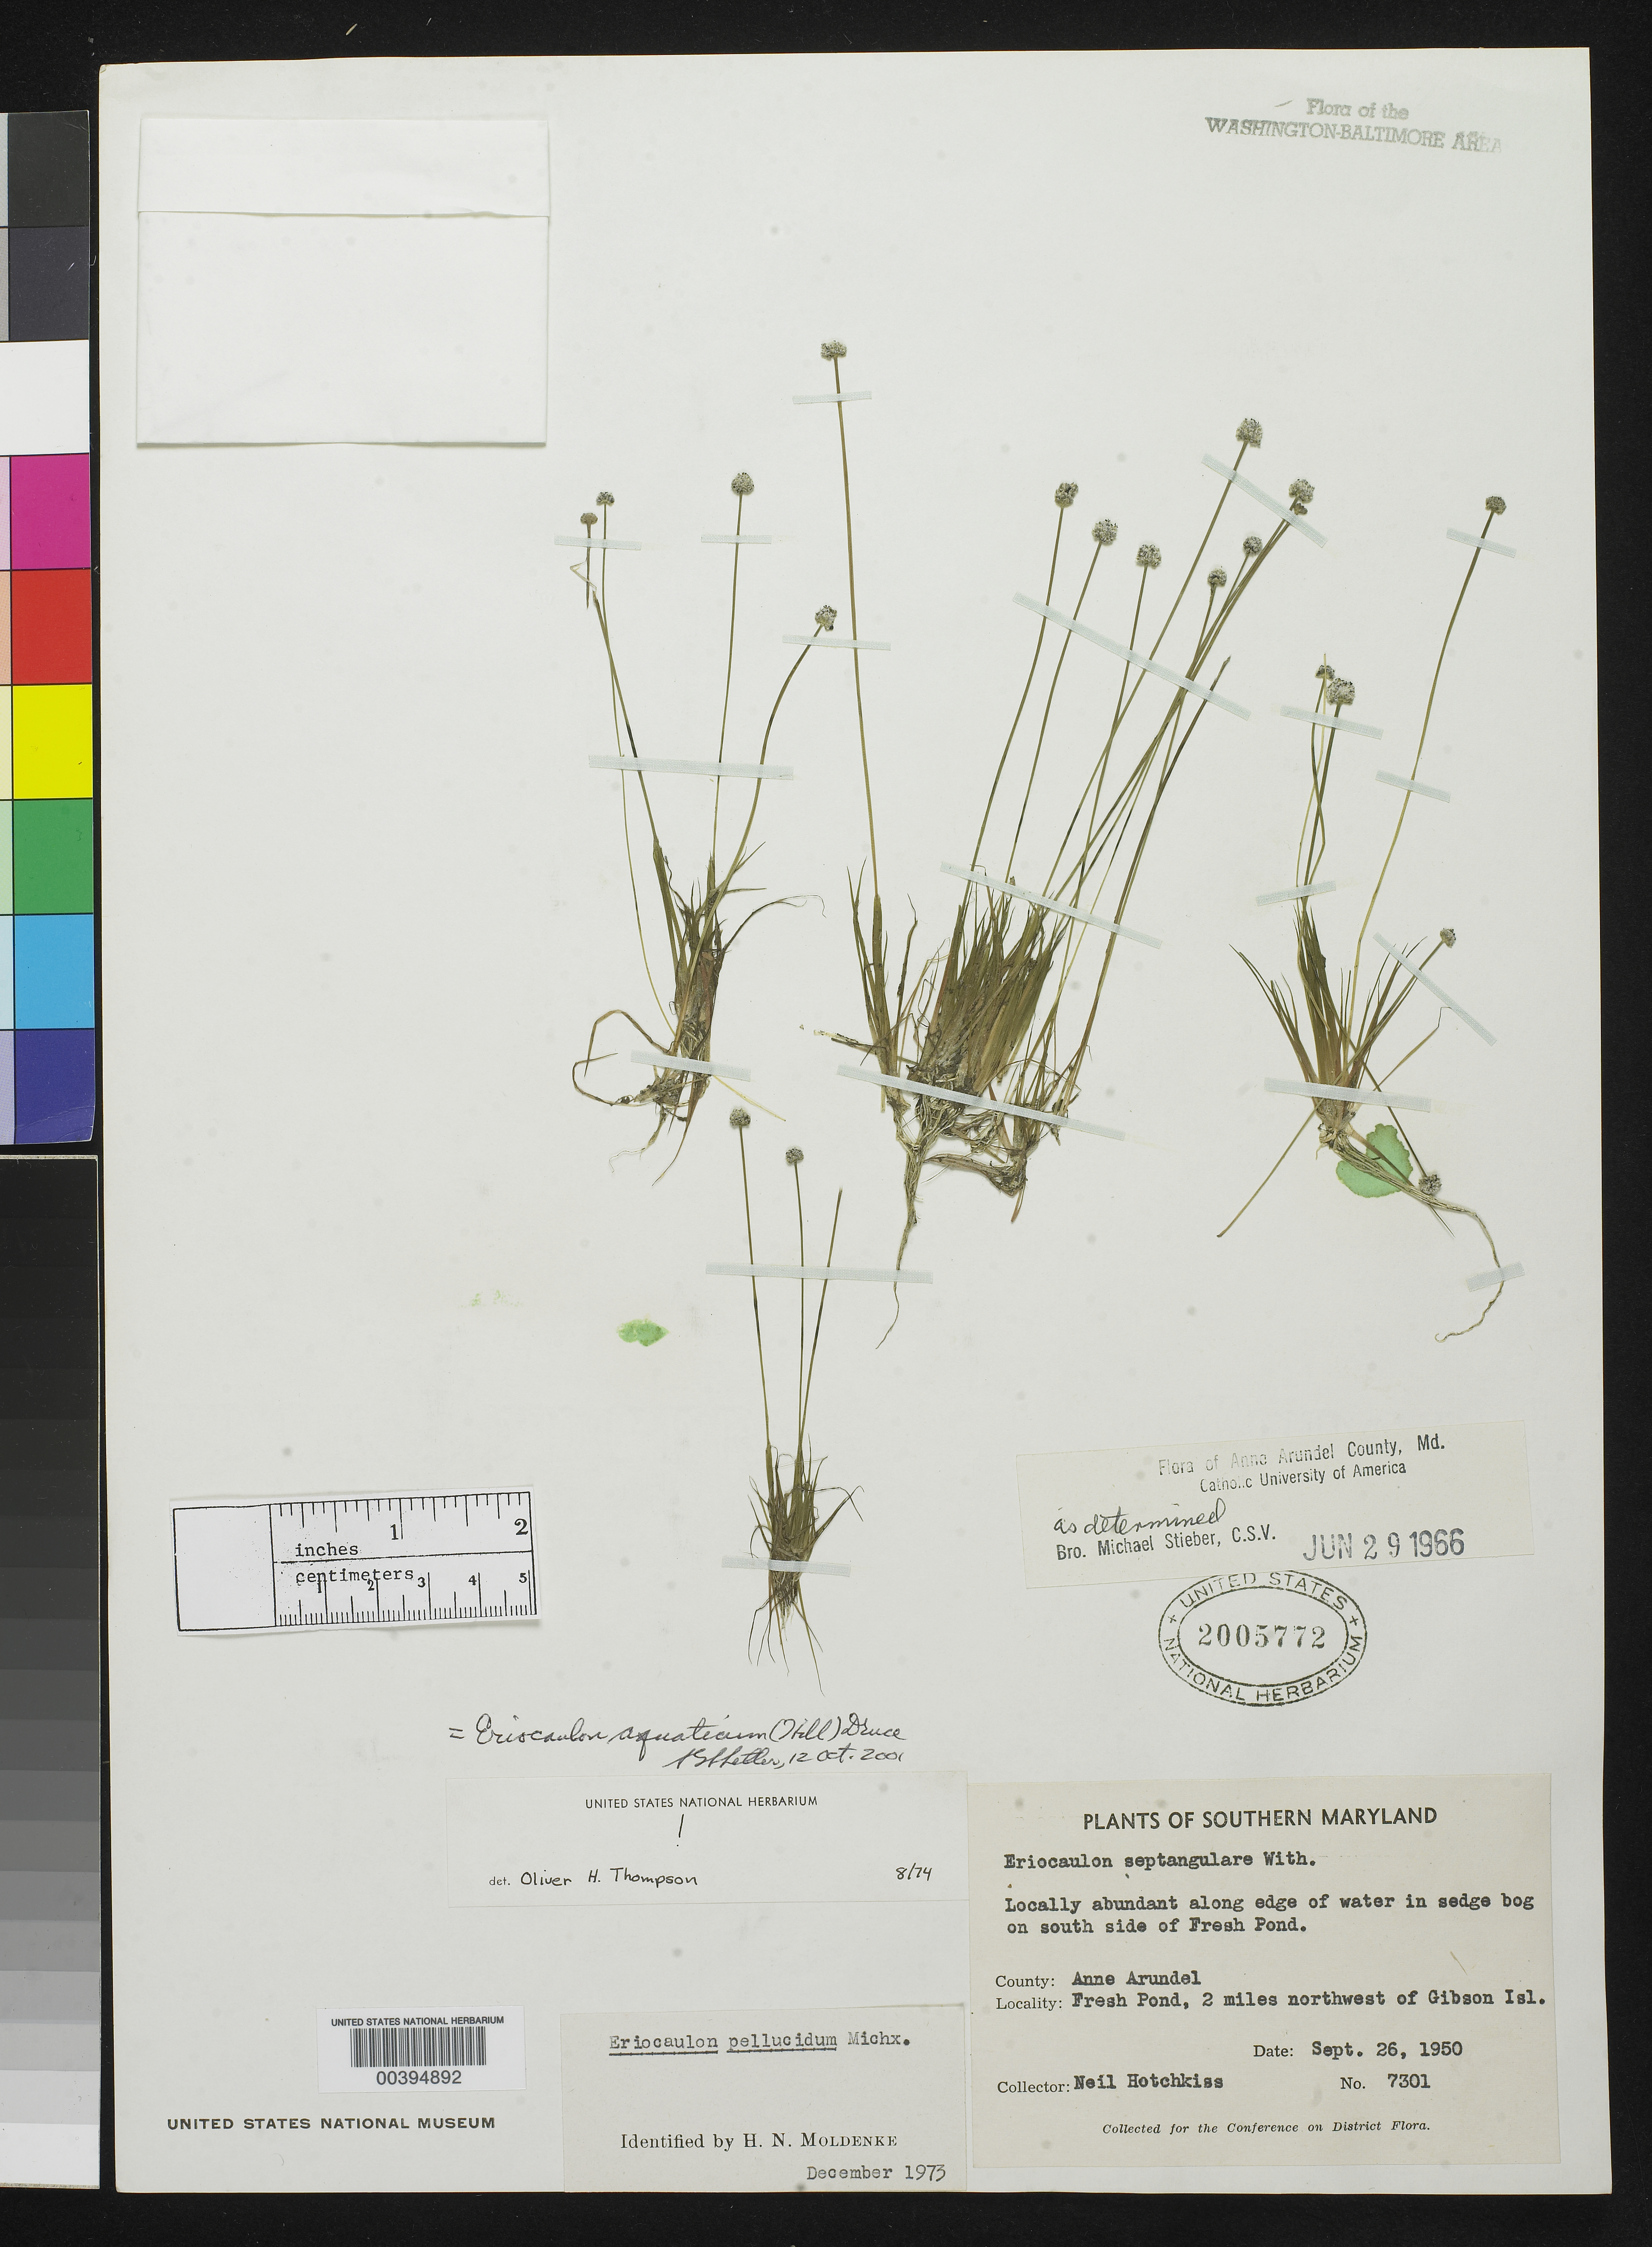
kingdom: Plantae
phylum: Tracheophyta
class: Liliopsida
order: Poales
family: Eriocaulaceae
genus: Eriocaulon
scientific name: Eriocaulon aquaticum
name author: (Hill) Druce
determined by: Shetler, Stanwyn G., (US), NMNH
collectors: N. Hotchkiss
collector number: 7301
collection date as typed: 26 Sep 1950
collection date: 1950-09-26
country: United States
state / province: Maryland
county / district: Anne Arundel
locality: Fresh Pond, NW of Gibson Island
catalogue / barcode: US 2005772